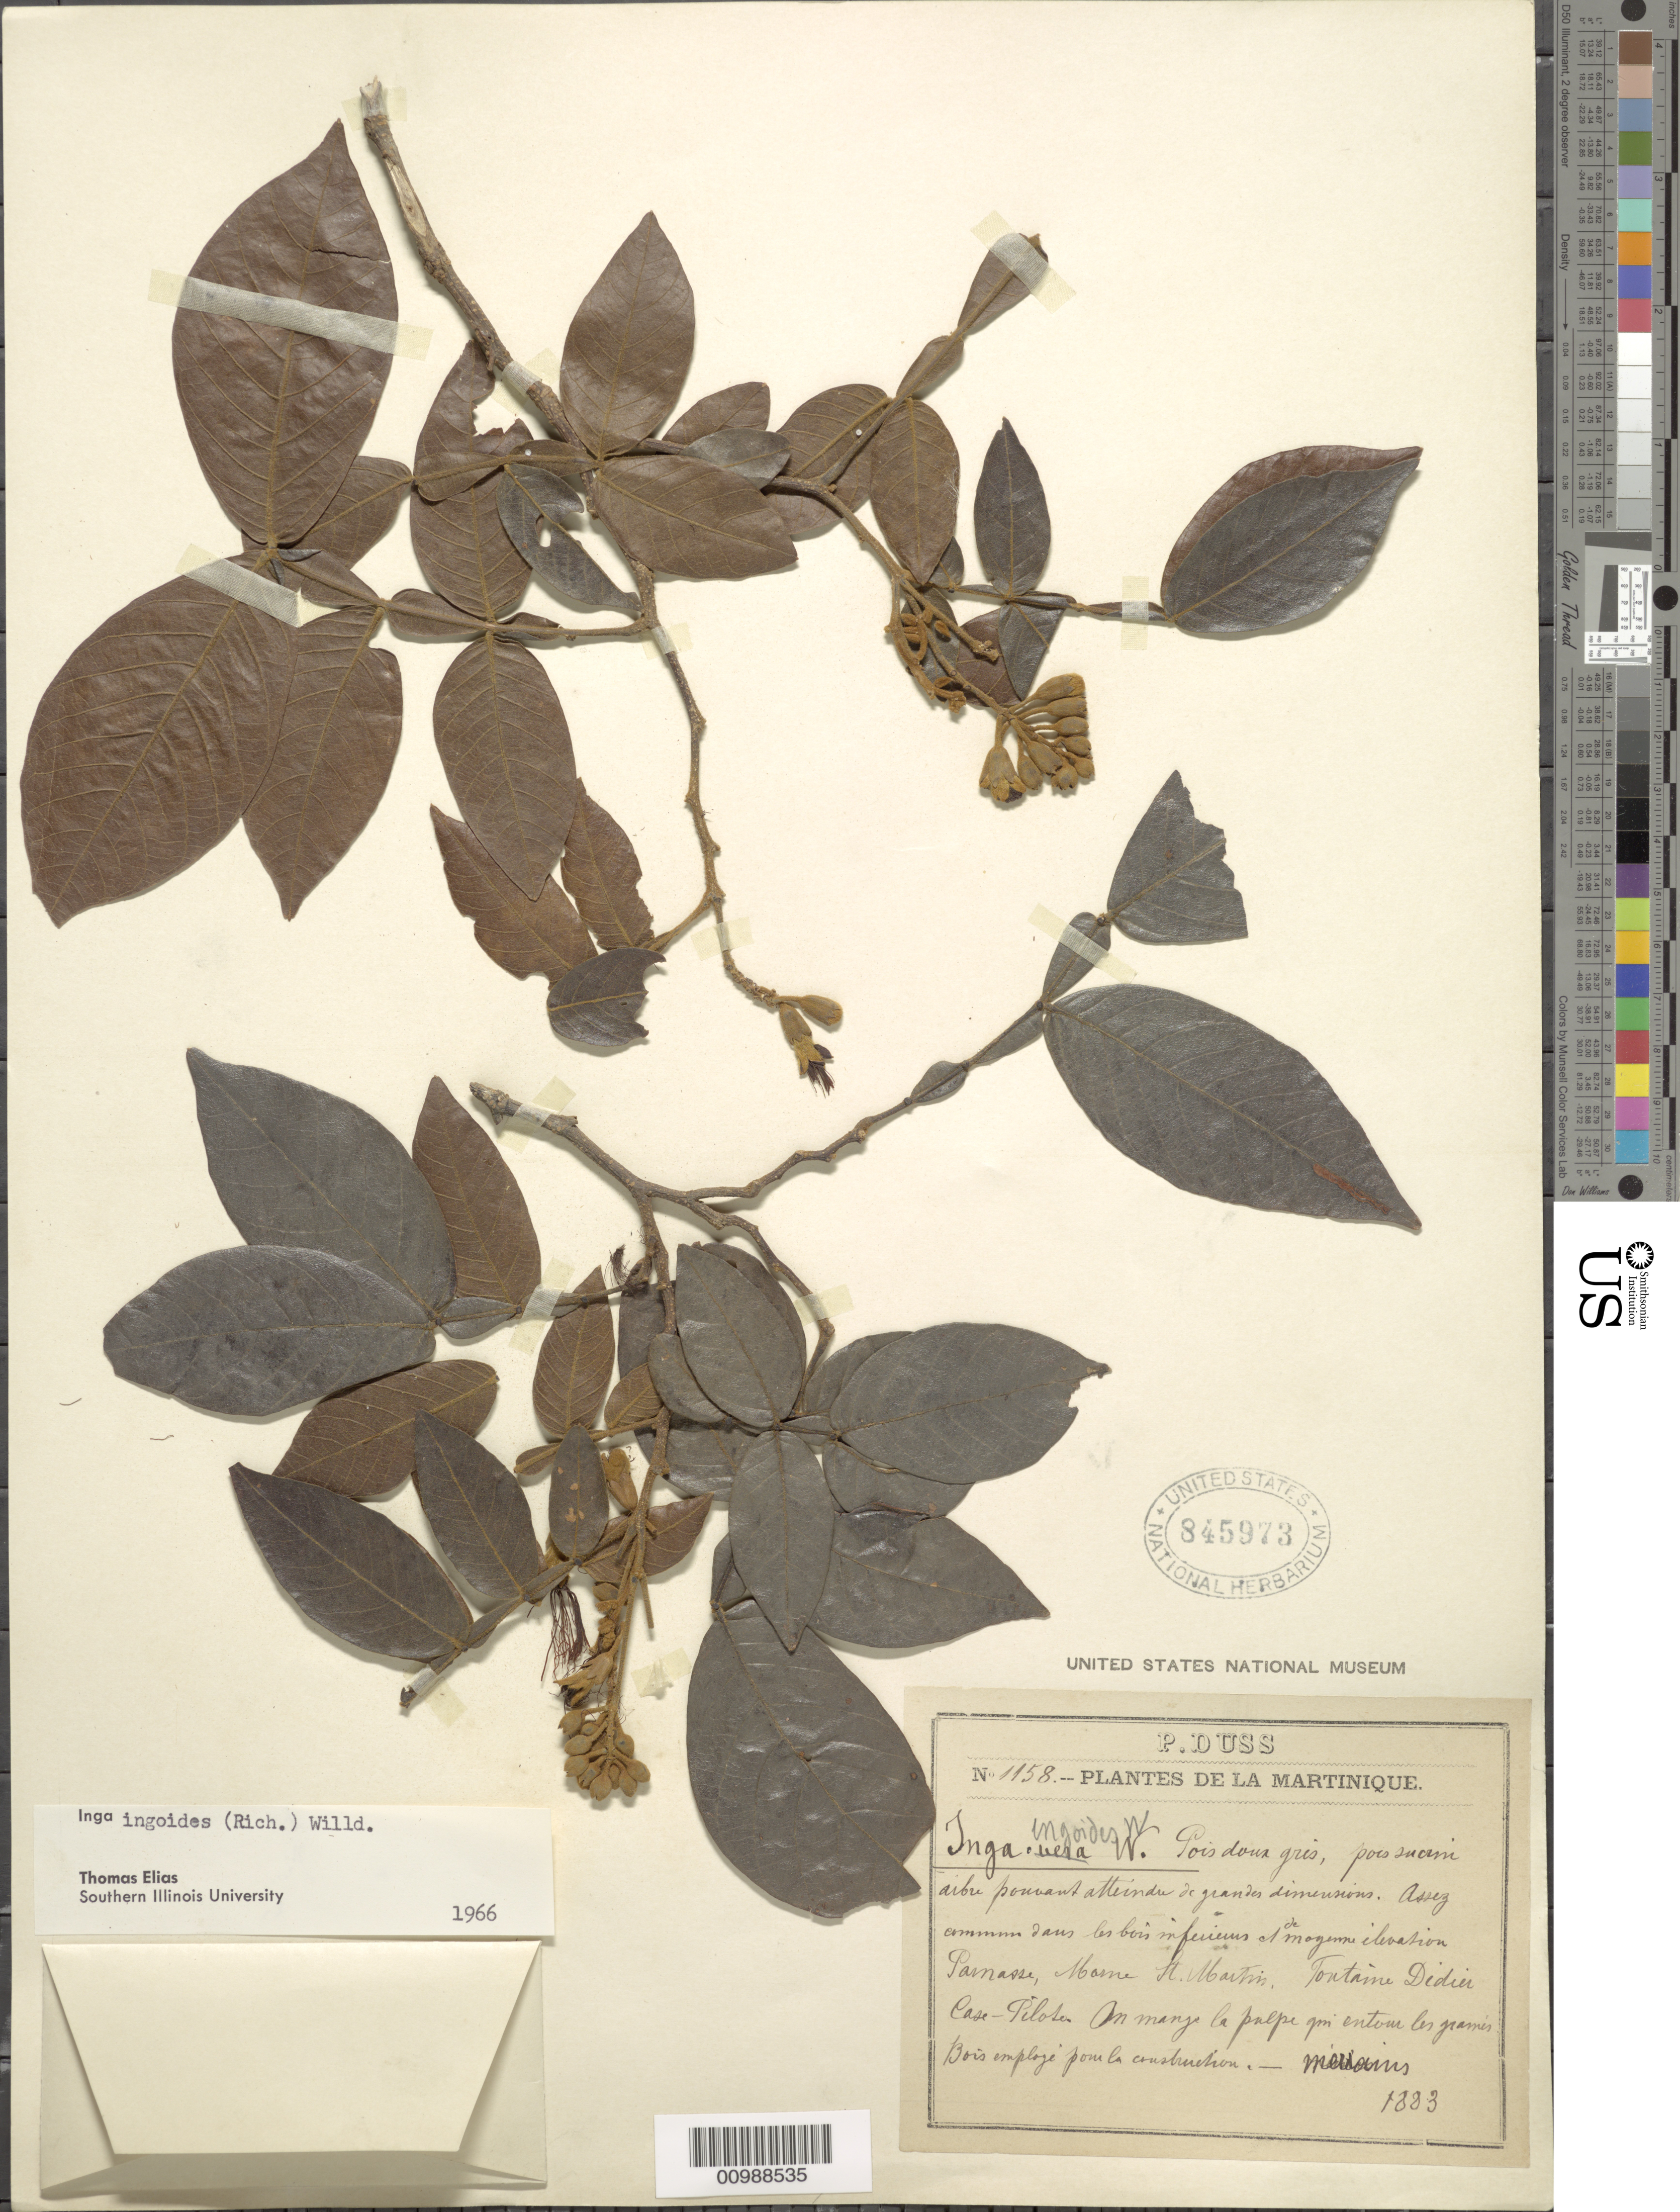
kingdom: Plantae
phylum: Tracheophyta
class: Magnoliopsida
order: Fabales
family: Fabaceae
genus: Inga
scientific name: Inga ingoides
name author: (Rich.) Willd.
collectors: Père Duss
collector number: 1158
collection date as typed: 01 Jan 1883 to 31 Dec 1883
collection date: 1883-01-01/1883-12-31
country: Martinique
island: Martinique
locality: Parnasse, Morne St. Martin, Fontaine Didier, Case-Piloso.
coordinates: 0 N, 0 E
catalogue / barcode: US 845973